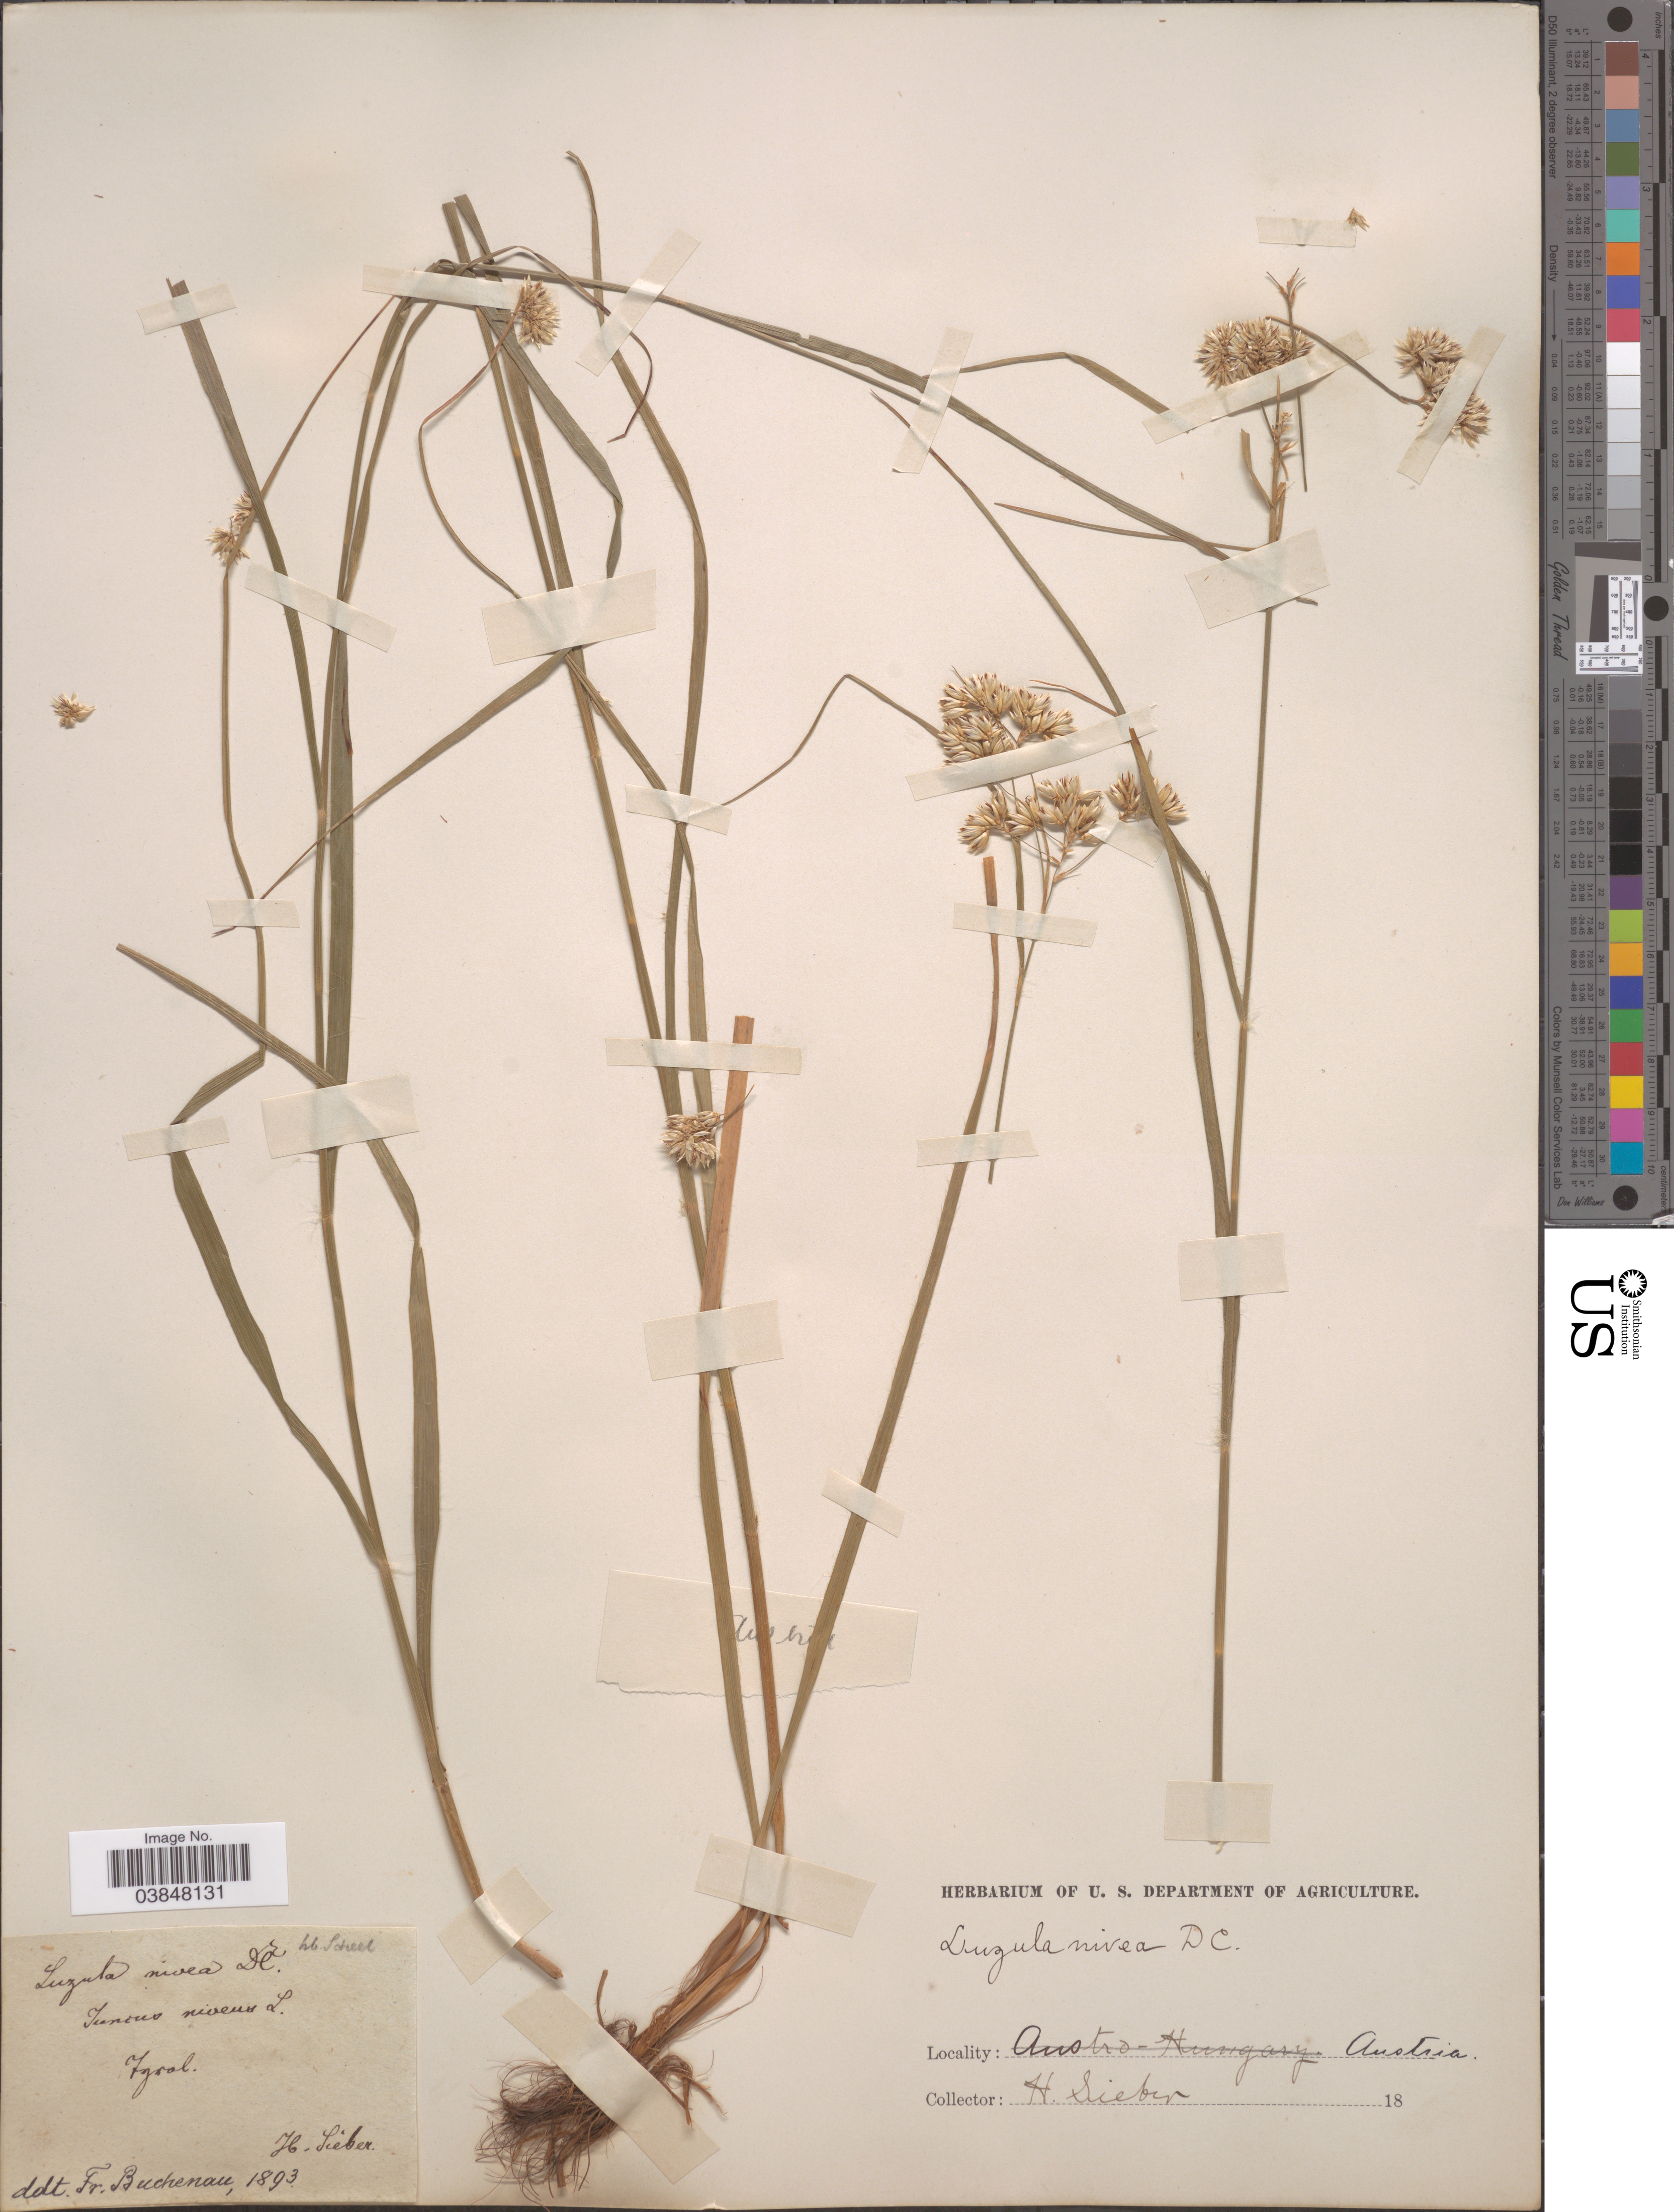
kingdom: Plantae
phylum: Tracheophyta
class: Liliopsida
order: Poales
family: Juncaceae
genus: Luzula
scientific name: Luzula nivea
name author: (L.) DC.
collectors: H. Sieber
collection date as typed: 18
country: Austria / Italy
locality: Tyrol.